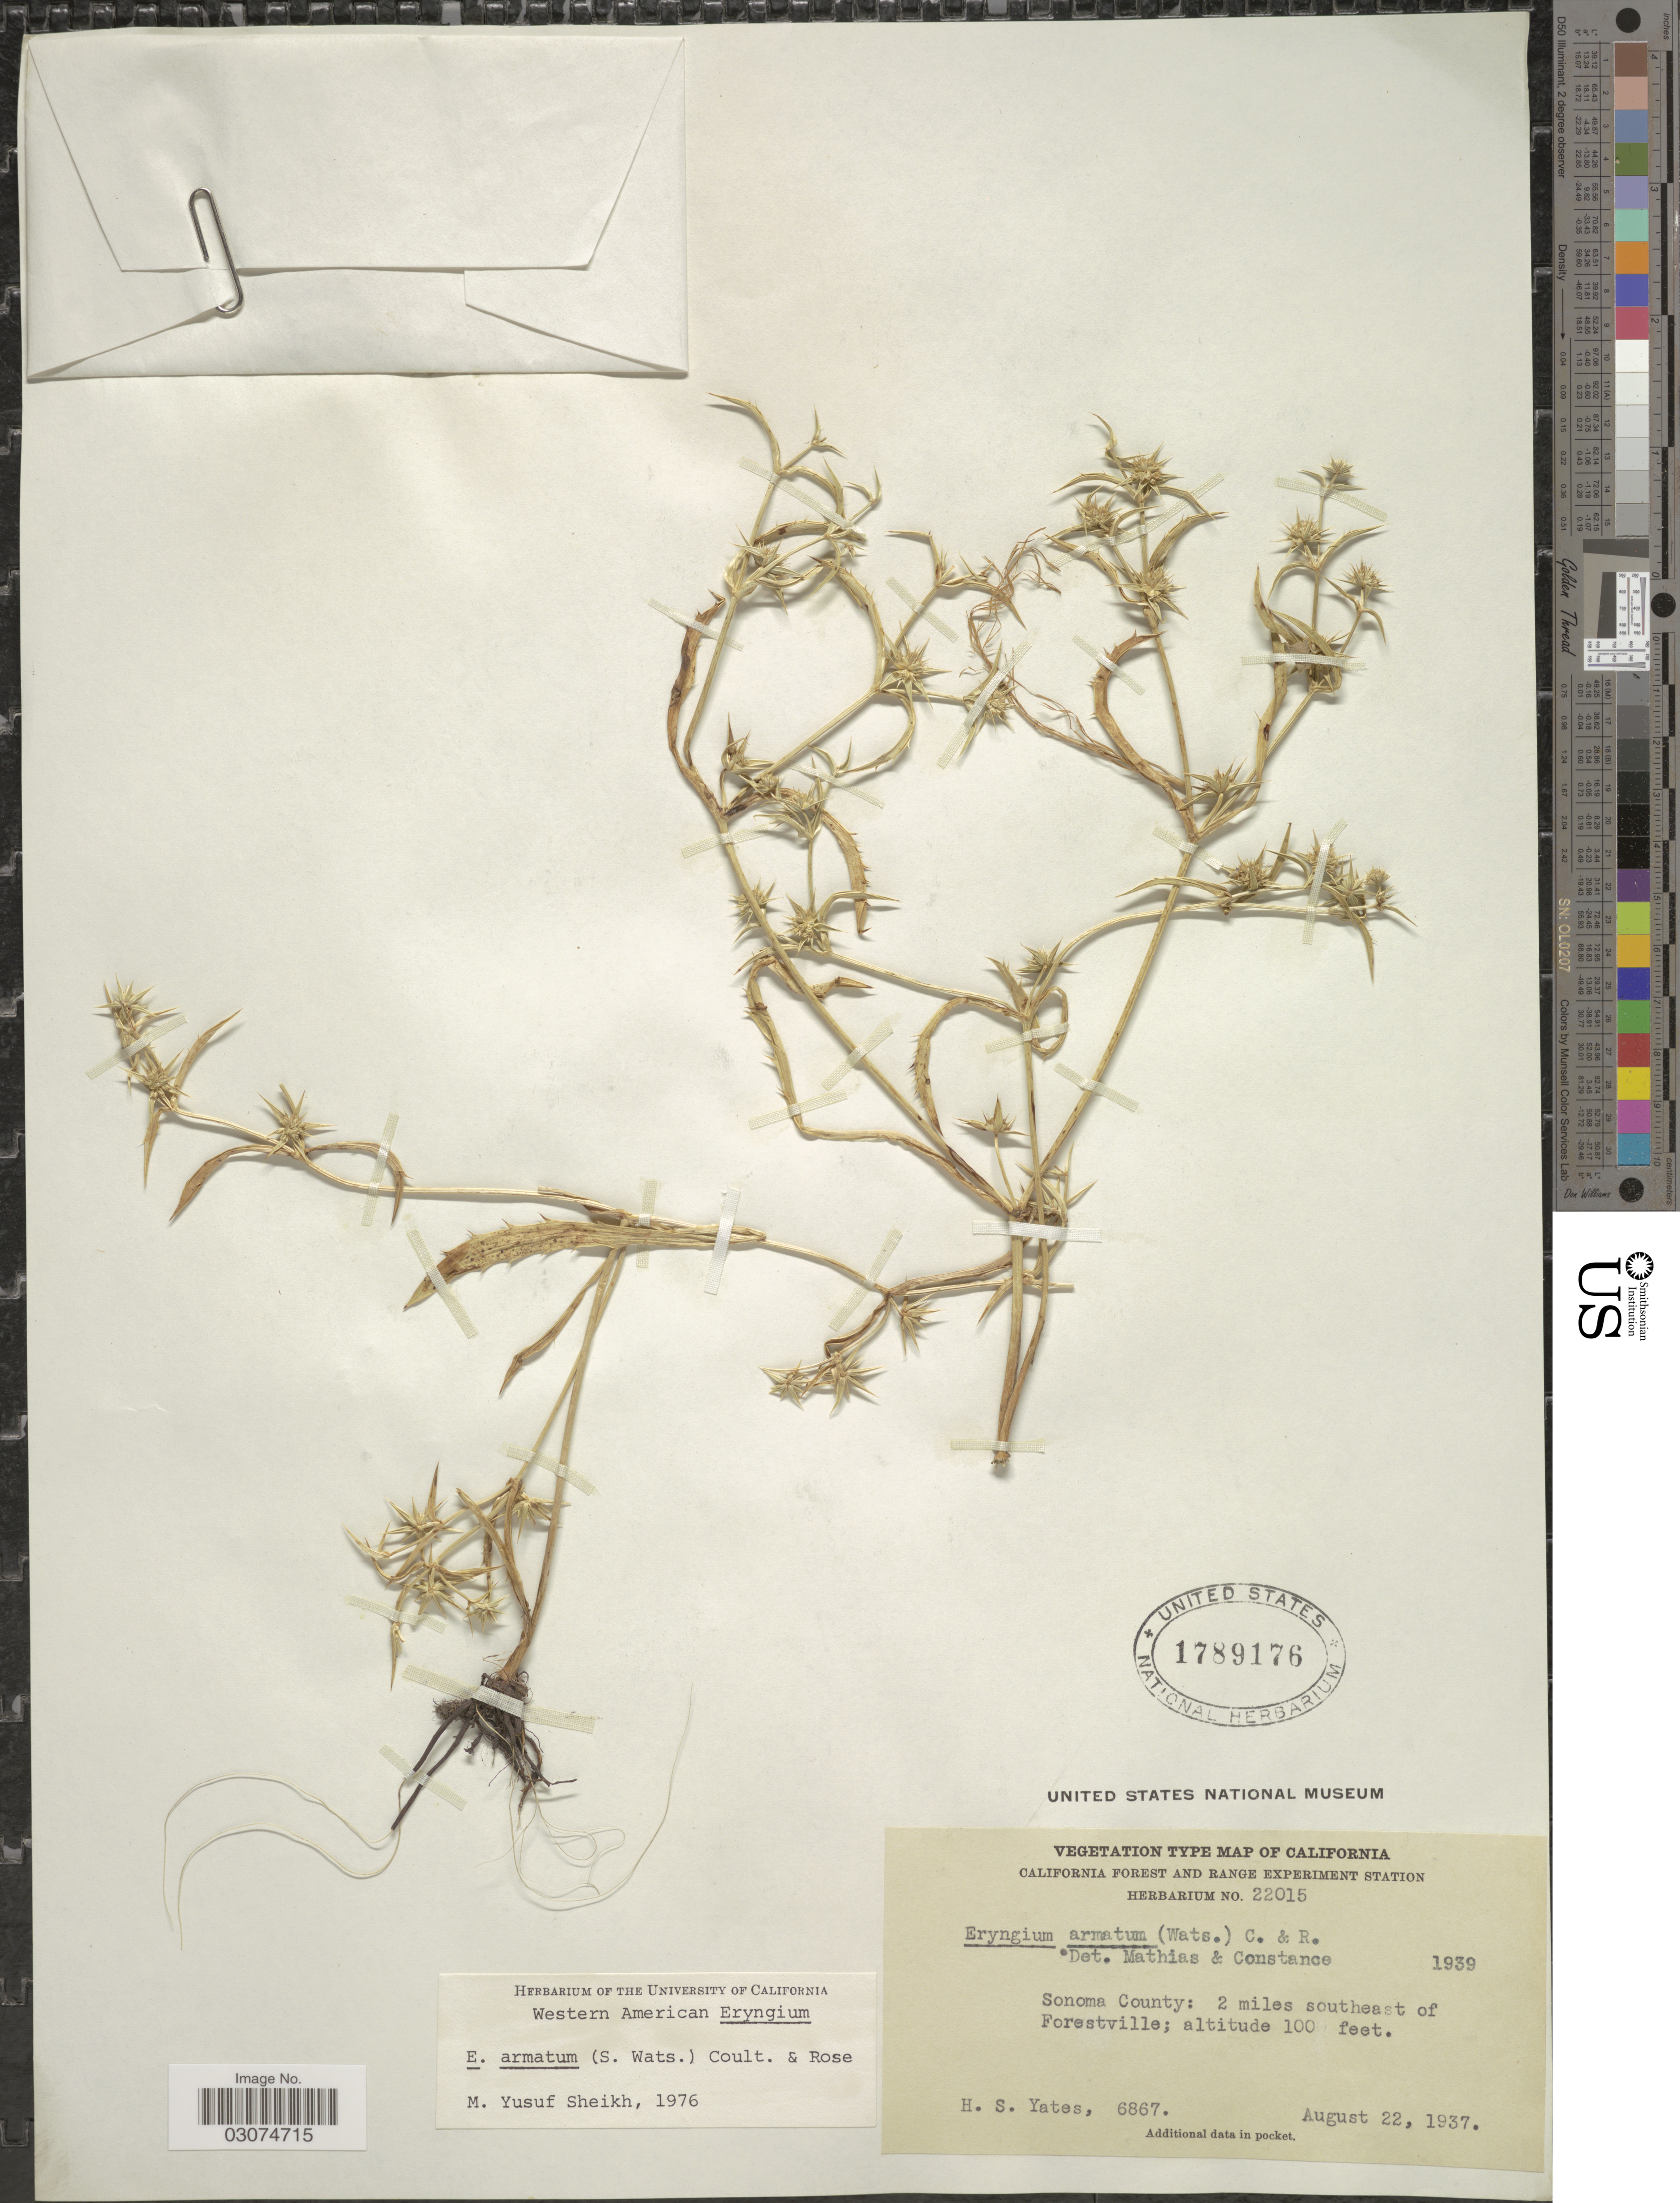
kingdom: Plantae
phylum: Tracheophyta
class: Magnoliopsida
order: Apiales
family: Apiaceae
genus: Eryngium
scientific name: Eryngium armatum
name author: (S. Watson) J.M. Coult. & Rose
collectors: H. S. Yates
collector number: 6867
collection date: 1937-08-22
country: United States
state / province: California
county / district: Sonoma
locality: Sonoma County: 2 miles southeast of Forestville.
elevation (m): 30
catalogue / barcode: US 1789176